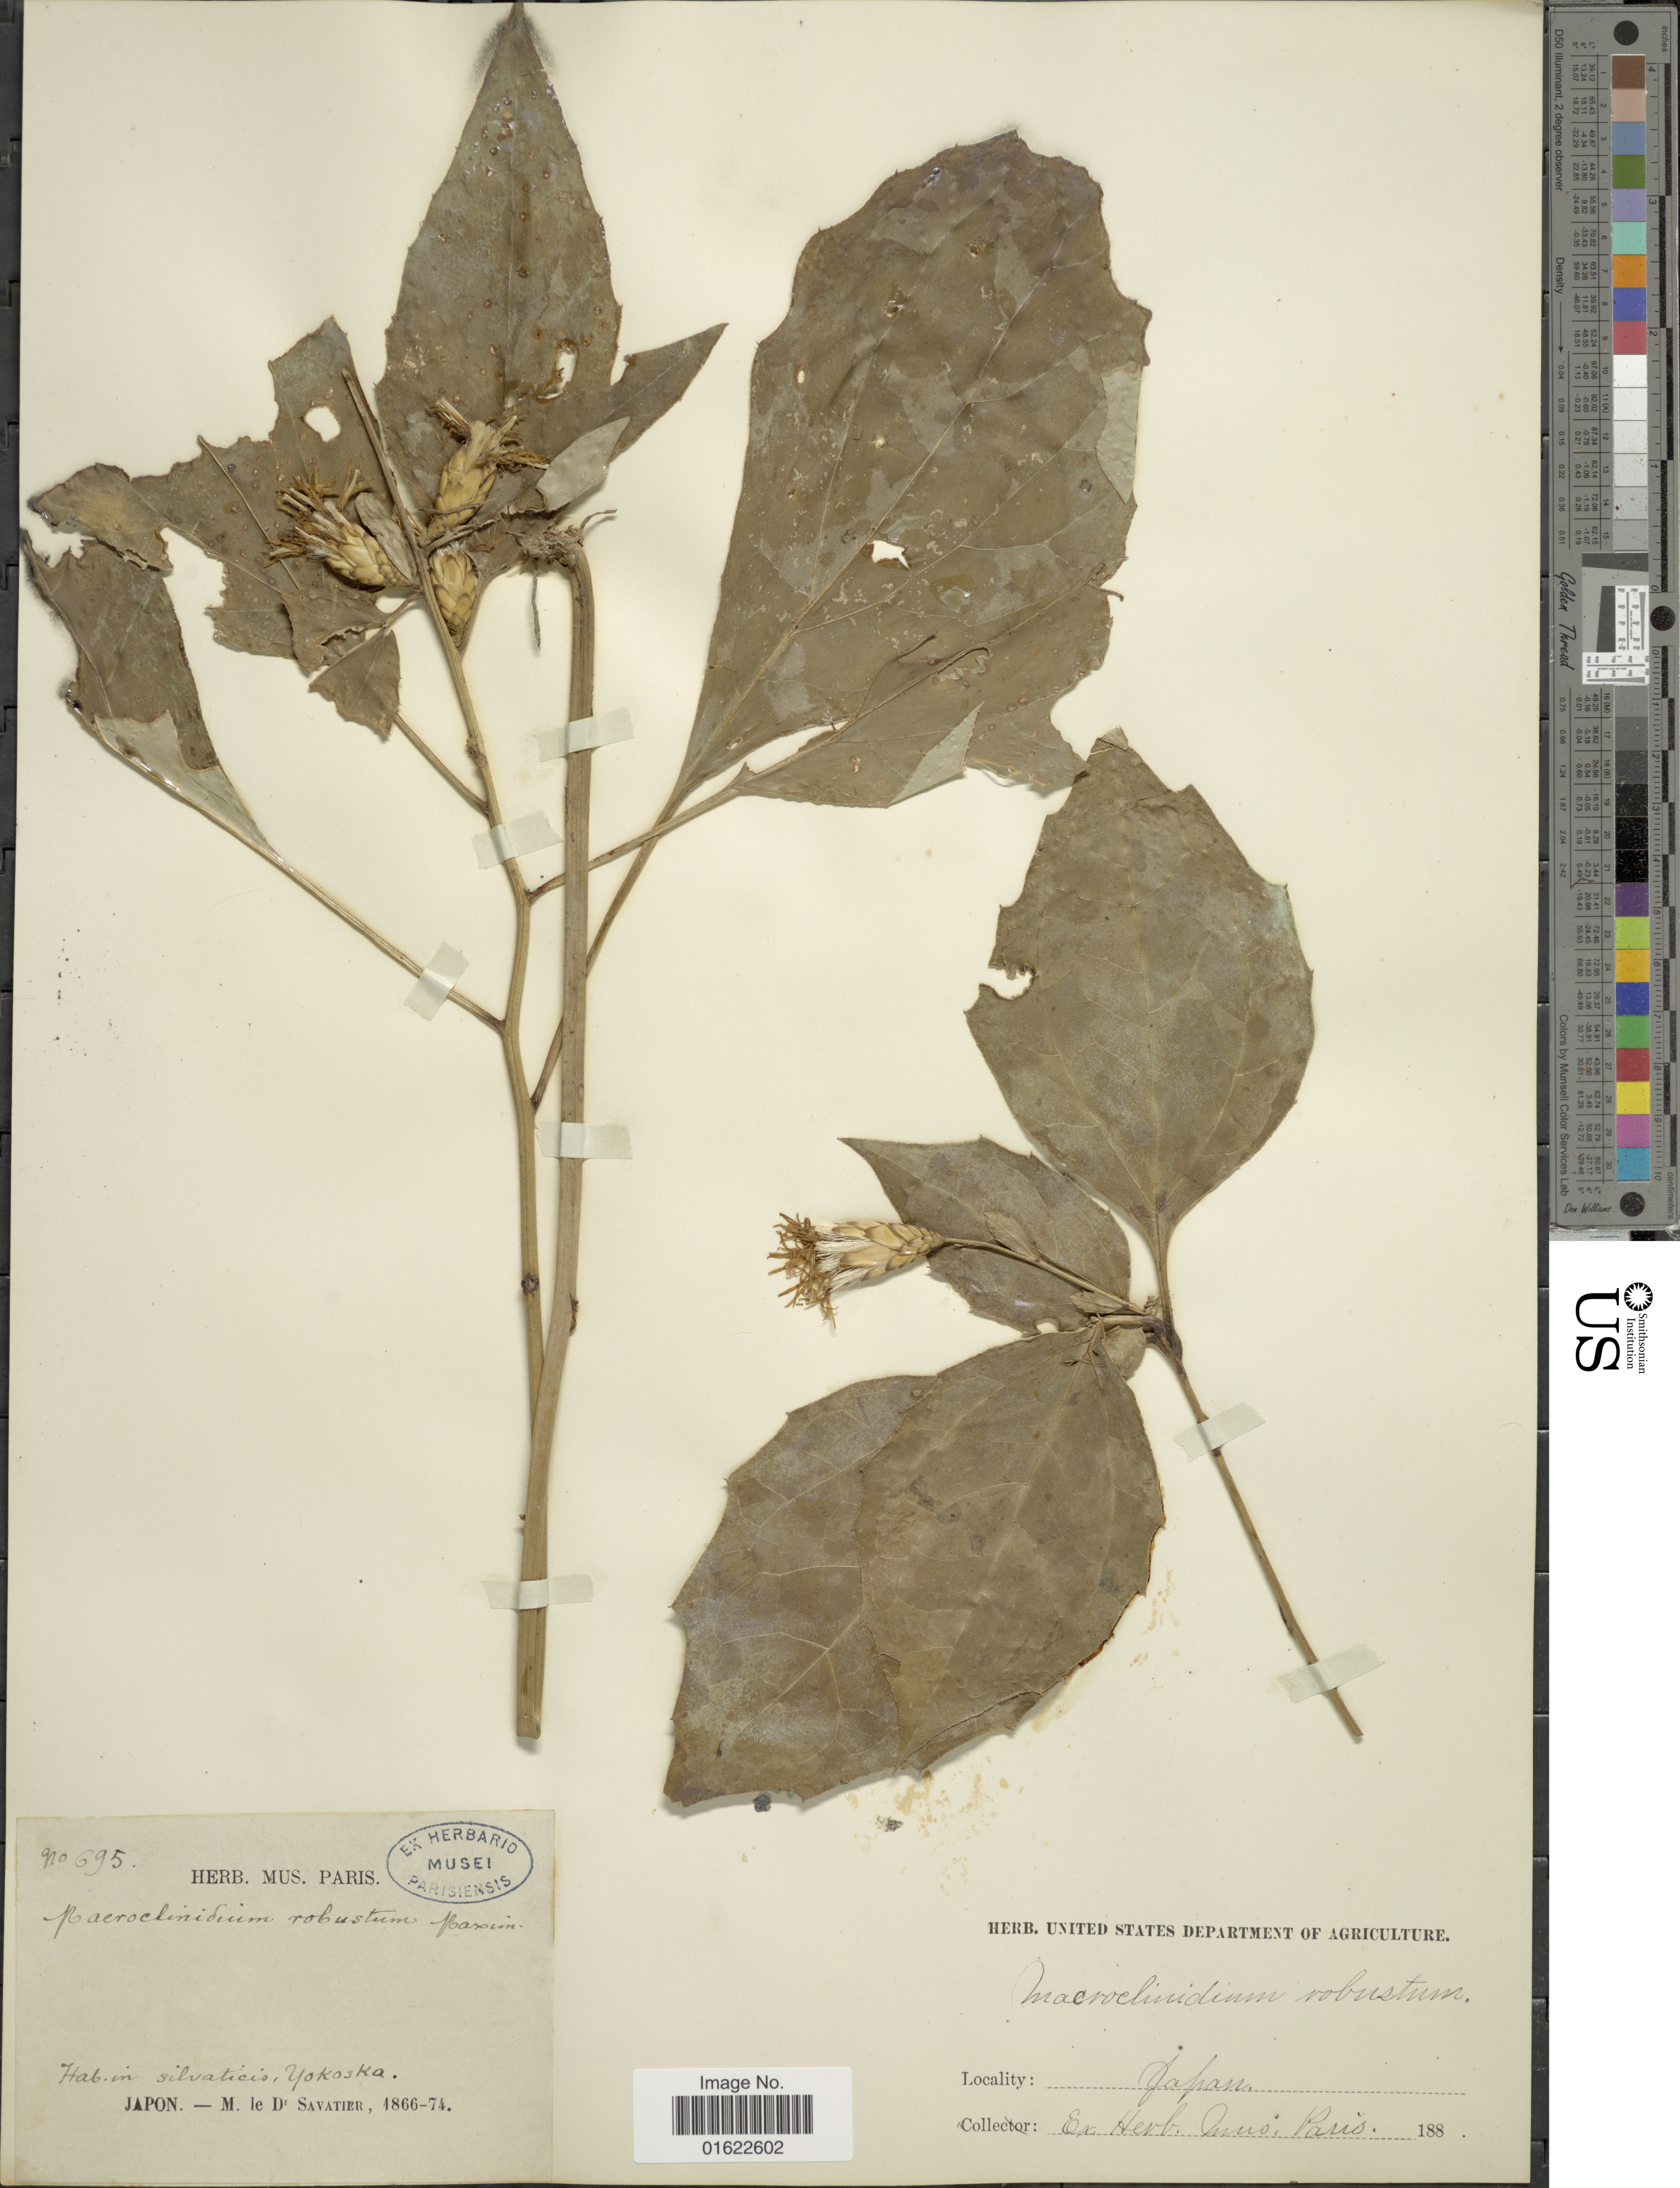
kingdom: Plantae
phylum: Tracheophyta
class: Magnoliopsida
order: Asterales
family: Asteraceae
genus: Macroclinidium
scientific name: Macroclinidium robustum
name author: Maxim.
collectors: Savatier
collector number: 695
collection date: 1866/1874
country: Japan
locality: In silvaticis, Yokoska